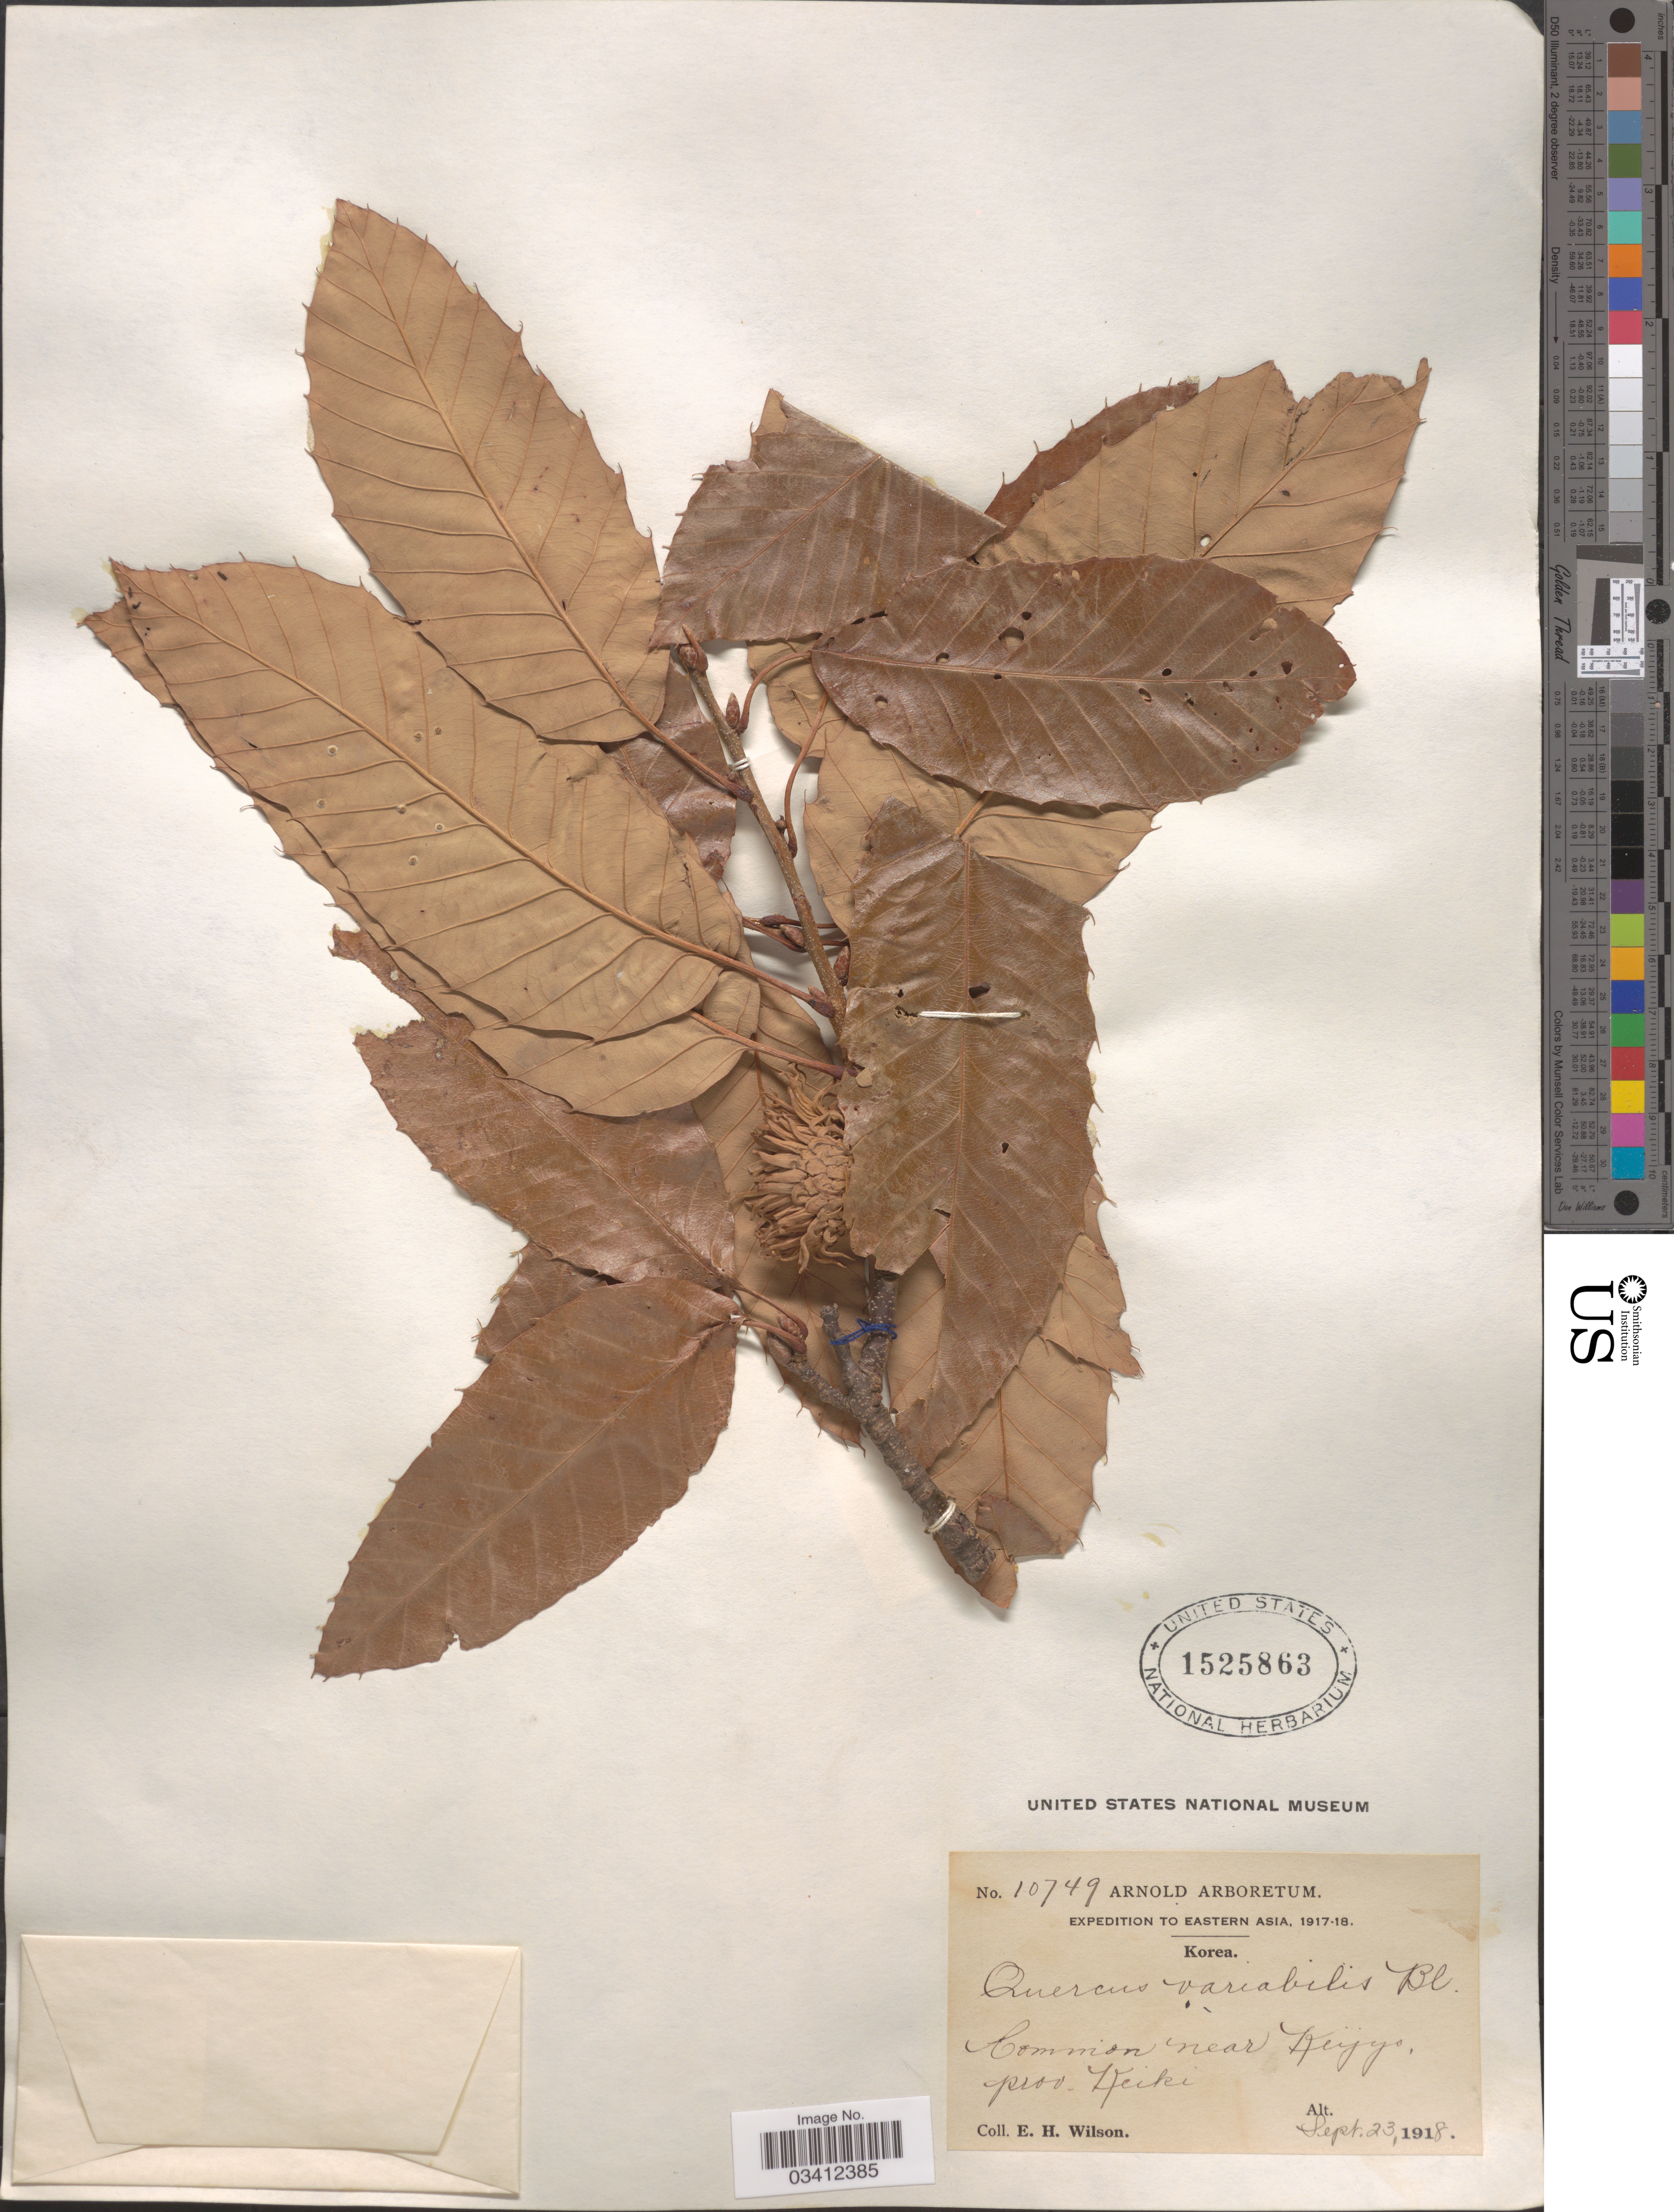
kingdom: Plantae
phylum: Tracheophyta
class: Magnoliopsida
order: Fagales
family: Fagaceae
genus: Quercus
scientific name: Quercus variabilis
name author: Blume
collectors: E. Wilson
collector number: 10749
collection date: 1918-09-23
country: South Korea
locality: Eastern Asia. Keijyo, Prov. Keiki.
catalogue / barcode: US 1525863